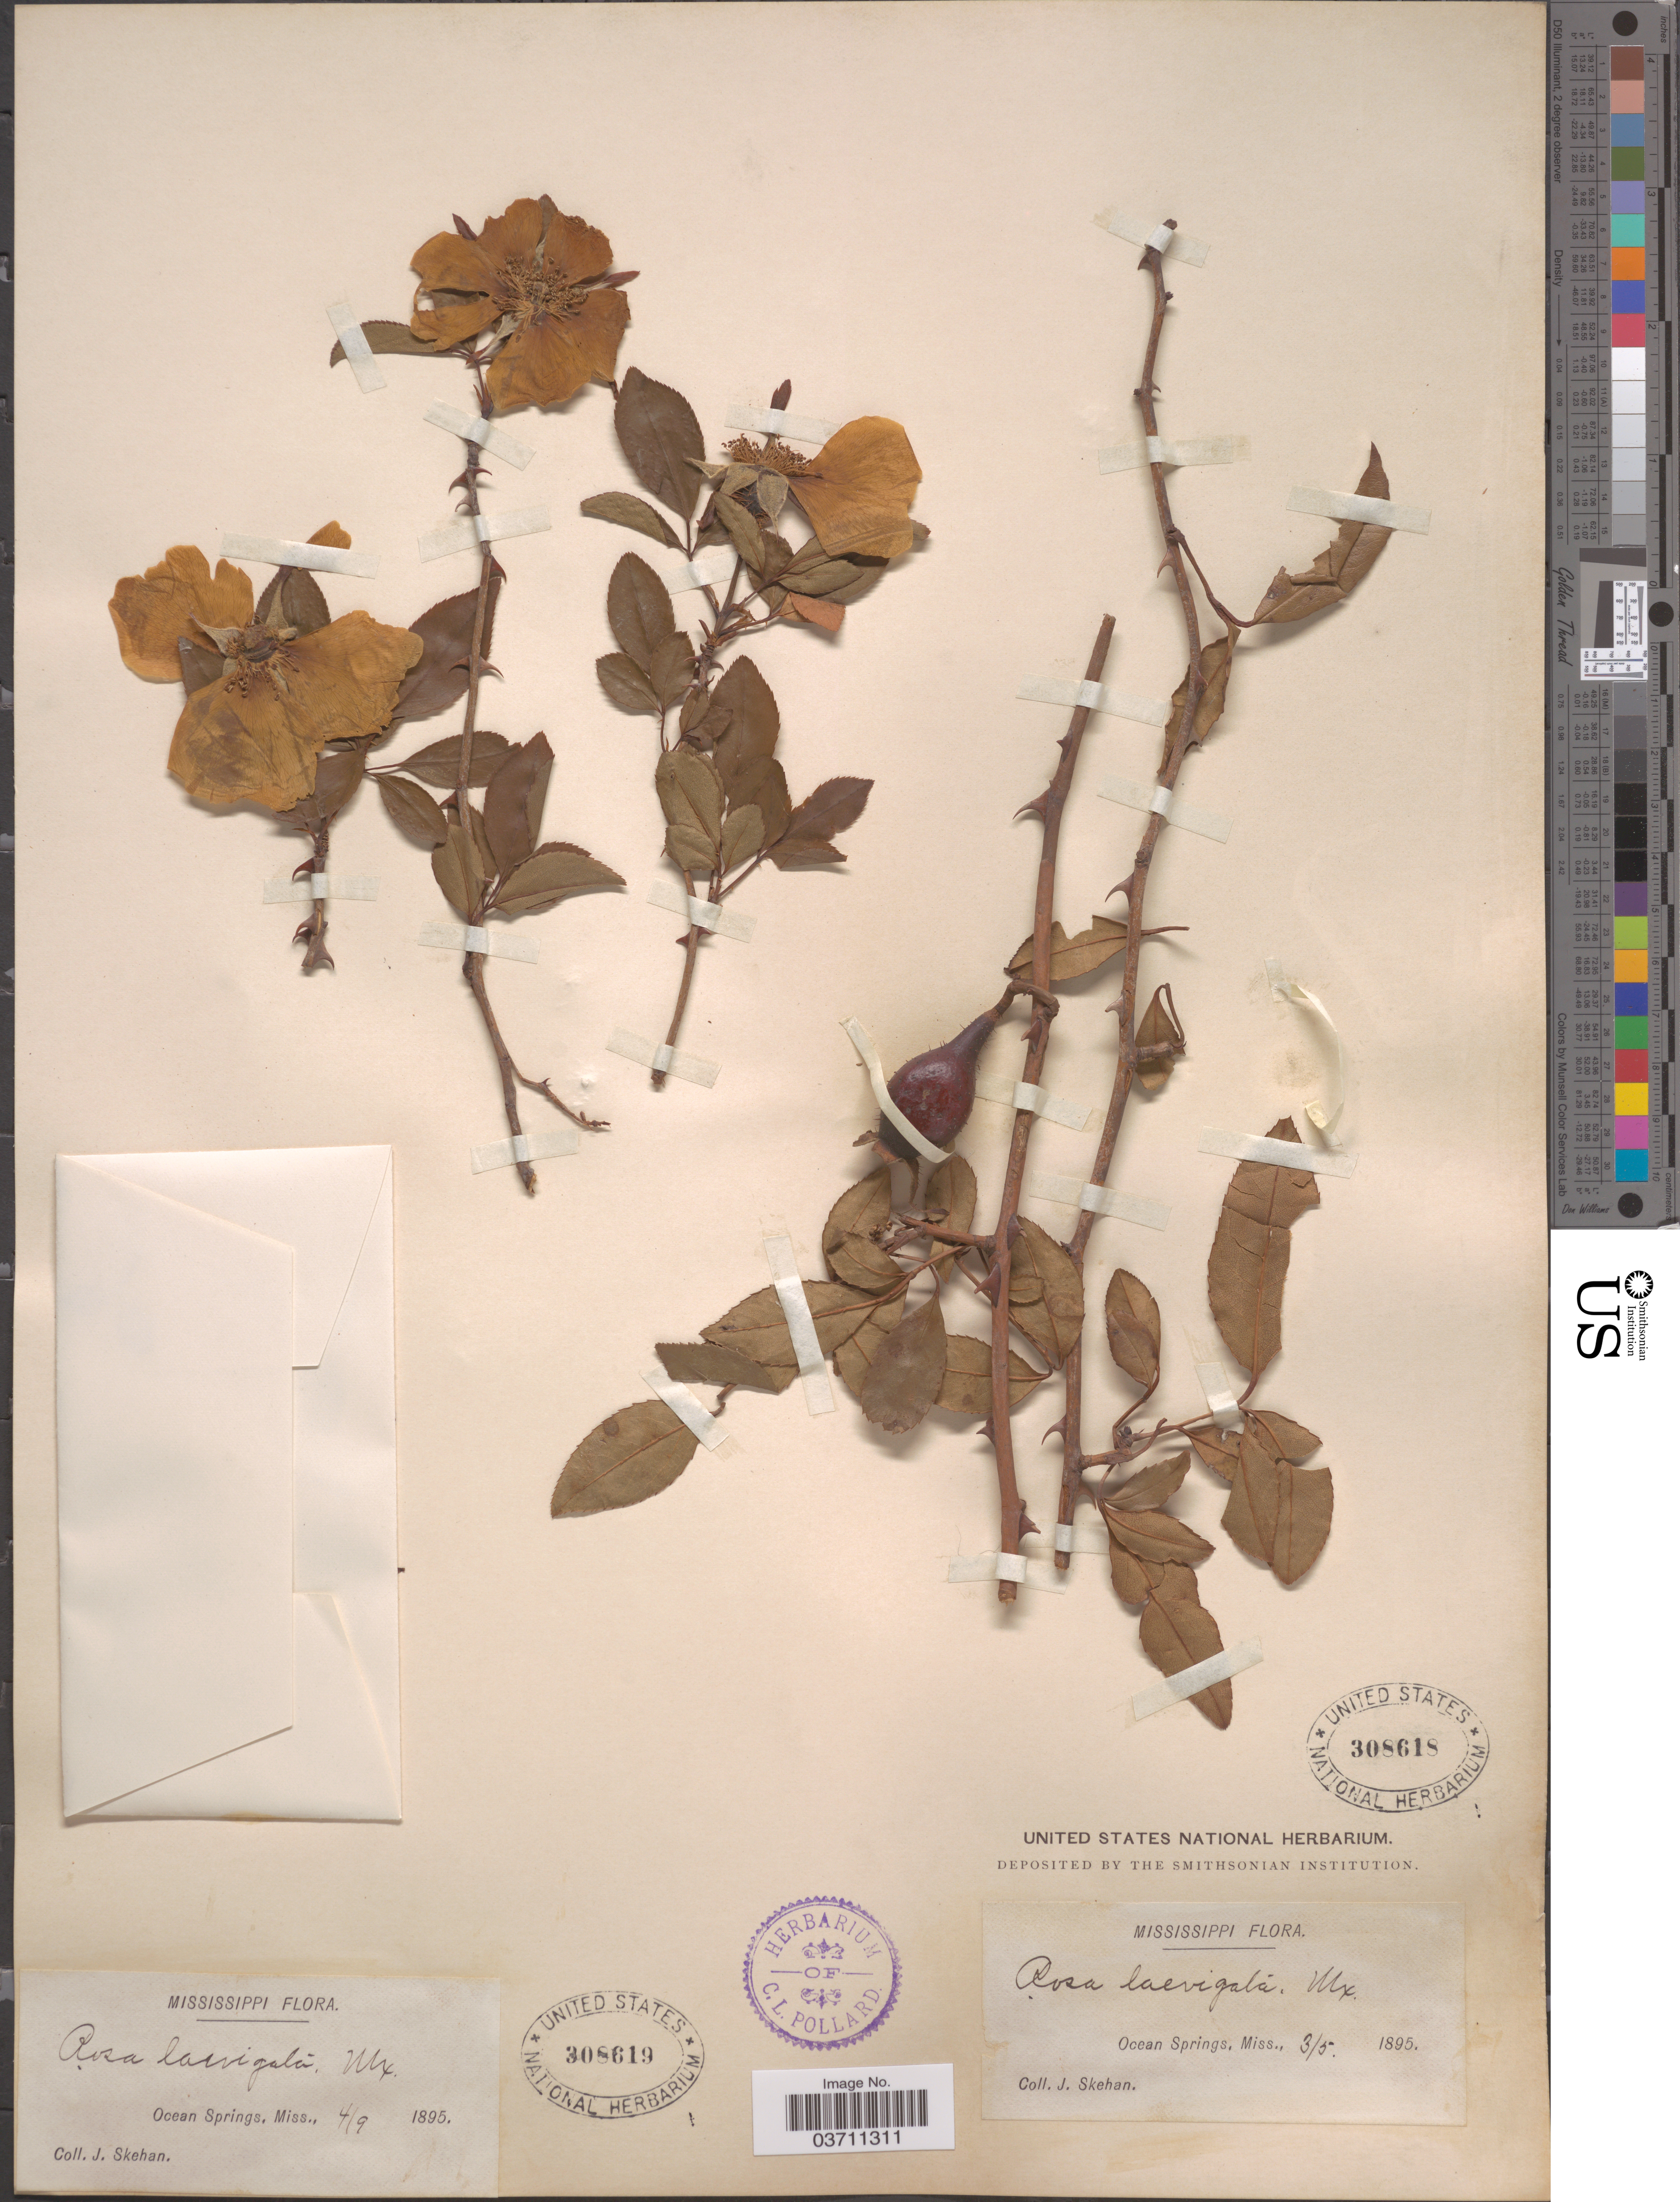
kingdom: Plantae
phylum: Tracheophyta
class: Magnoliopsida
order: Rosales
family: Rosaceae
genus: Rosa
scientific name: Rosa laevigata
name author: Michx.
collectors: J. Skehan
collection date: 1895-03-05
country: United States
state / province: Mississippi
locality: Ocean Springs.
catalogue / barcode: US 308618-2